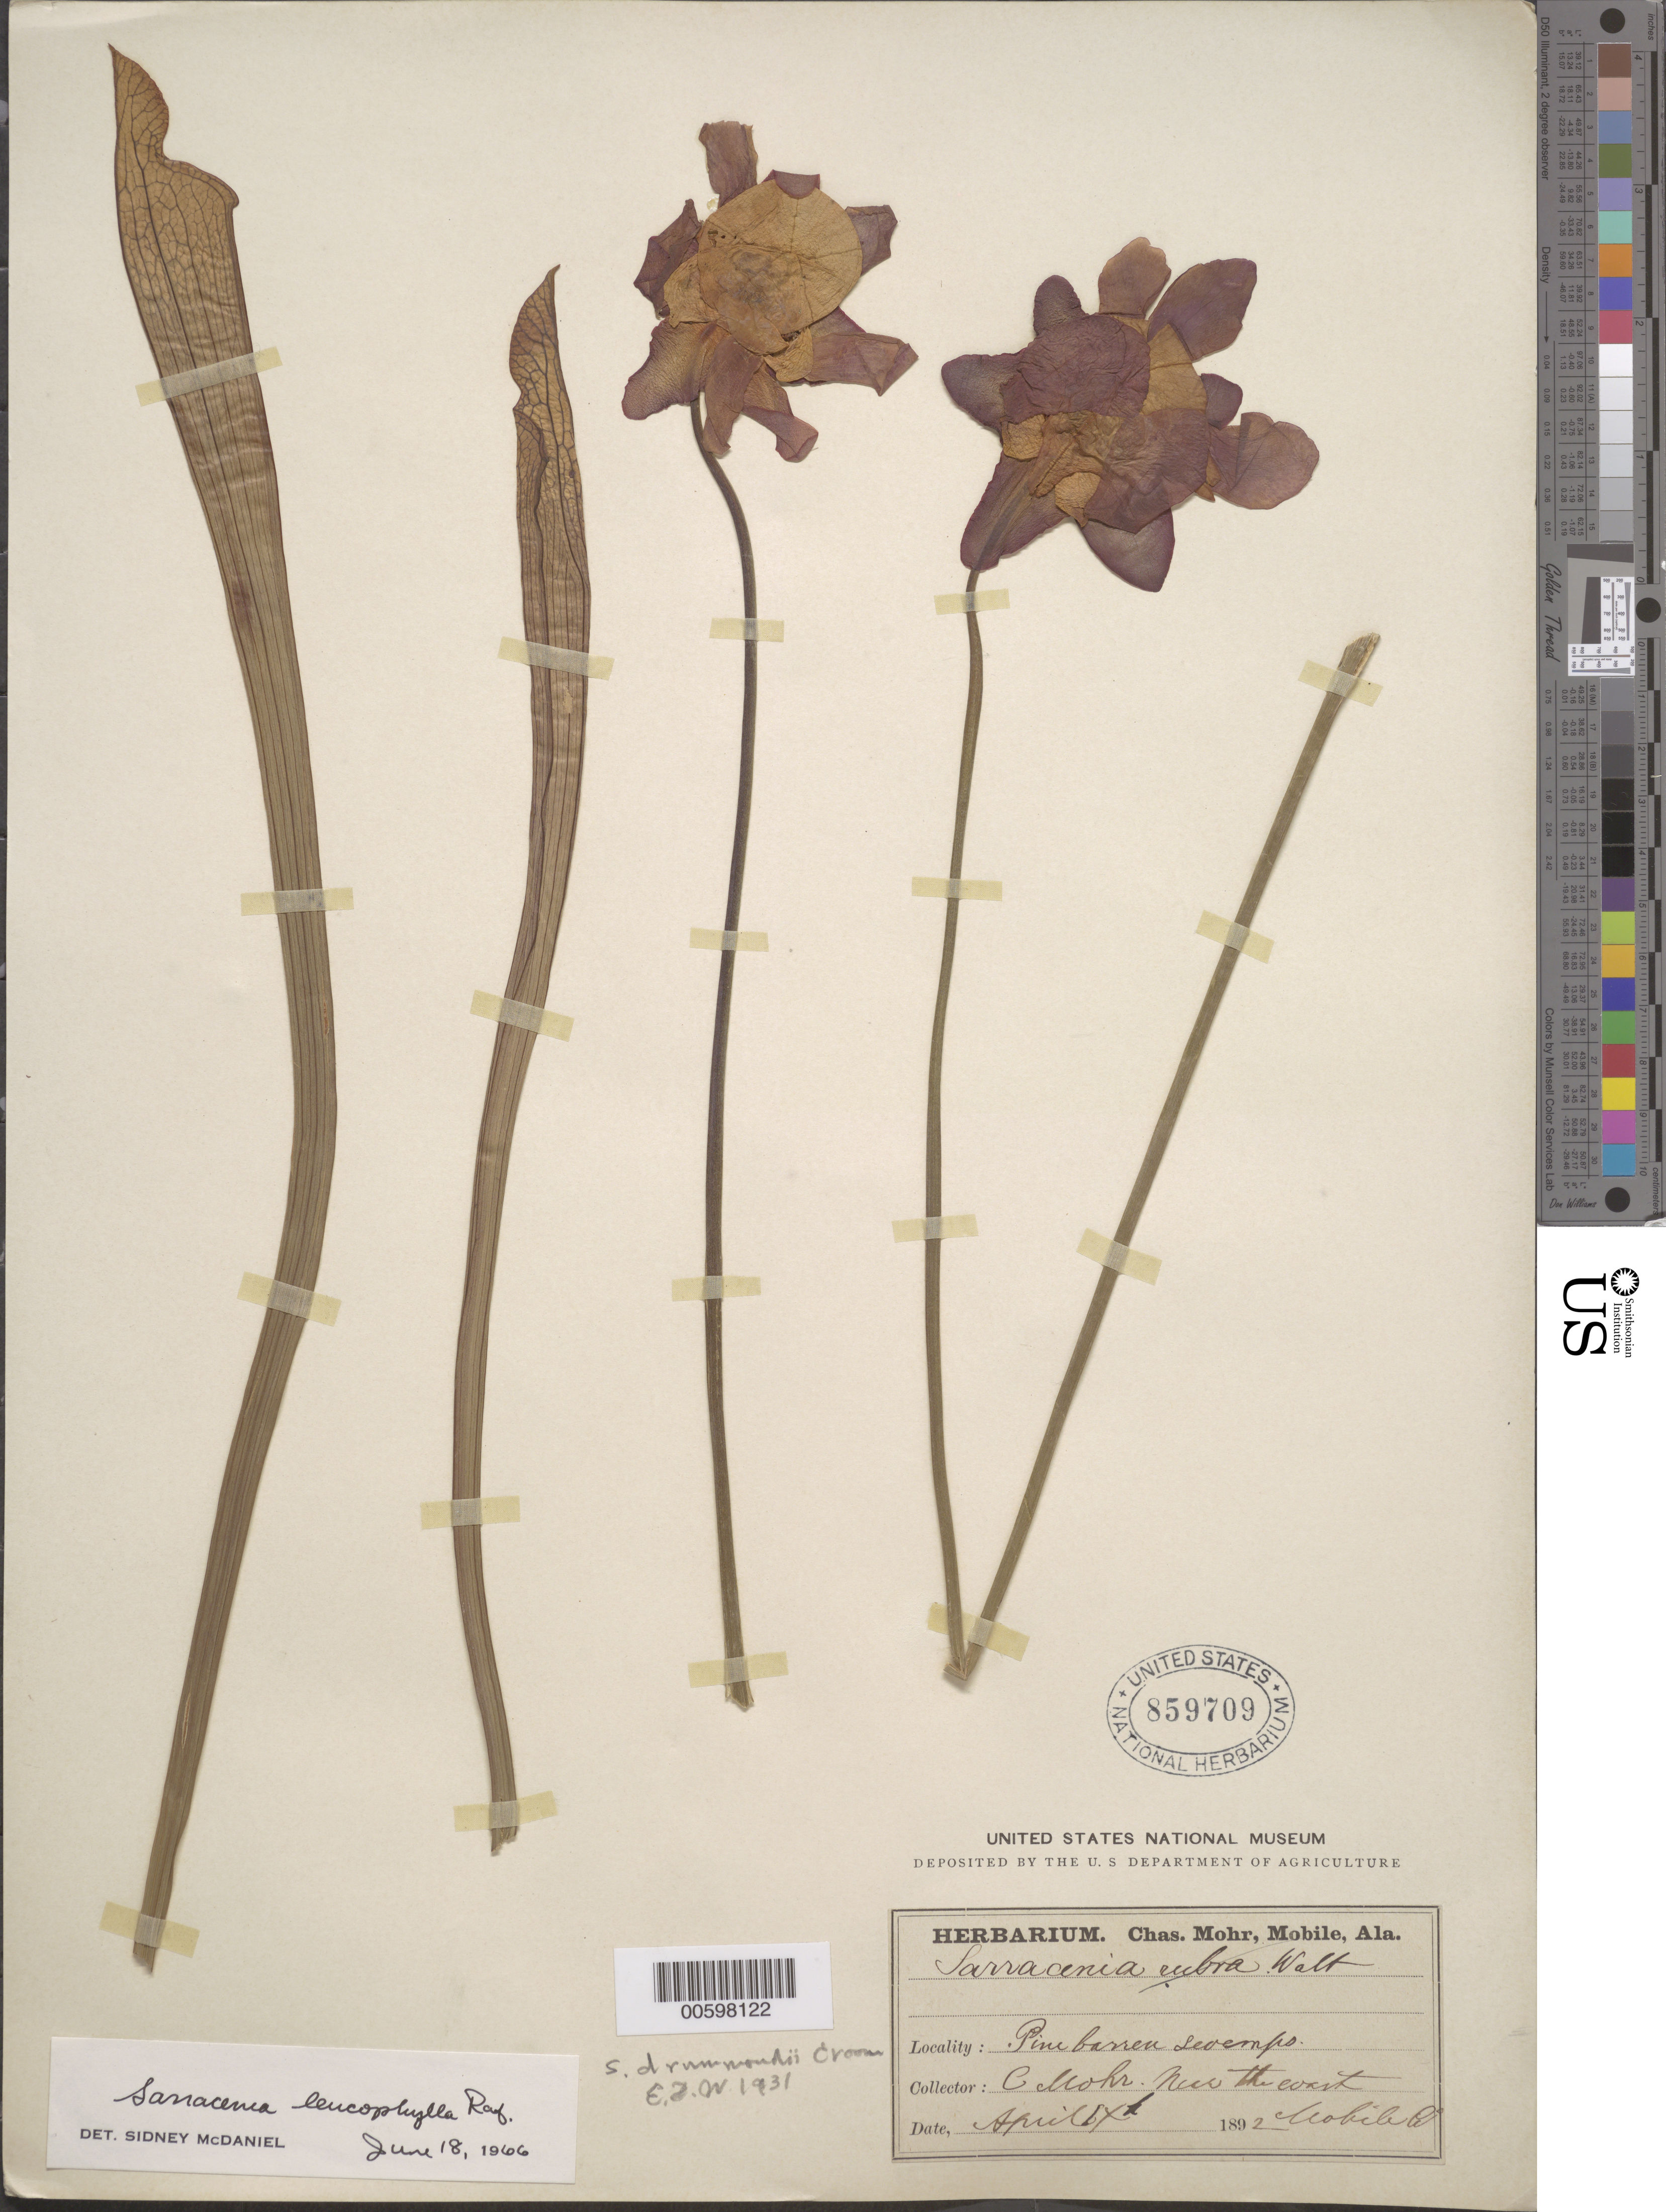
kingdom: Plantae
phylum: Tracheophyta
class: Magnoliopsida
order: Ericales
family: Sarraceniaceae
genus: Sarracenia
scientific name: Sarracenia leucophylla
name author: Raf.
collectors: C. T. Mohr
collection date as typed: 14 Apr 1892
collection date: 1892-04-14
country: United States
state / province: Alabama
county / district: Mobile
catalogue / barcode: US 859709